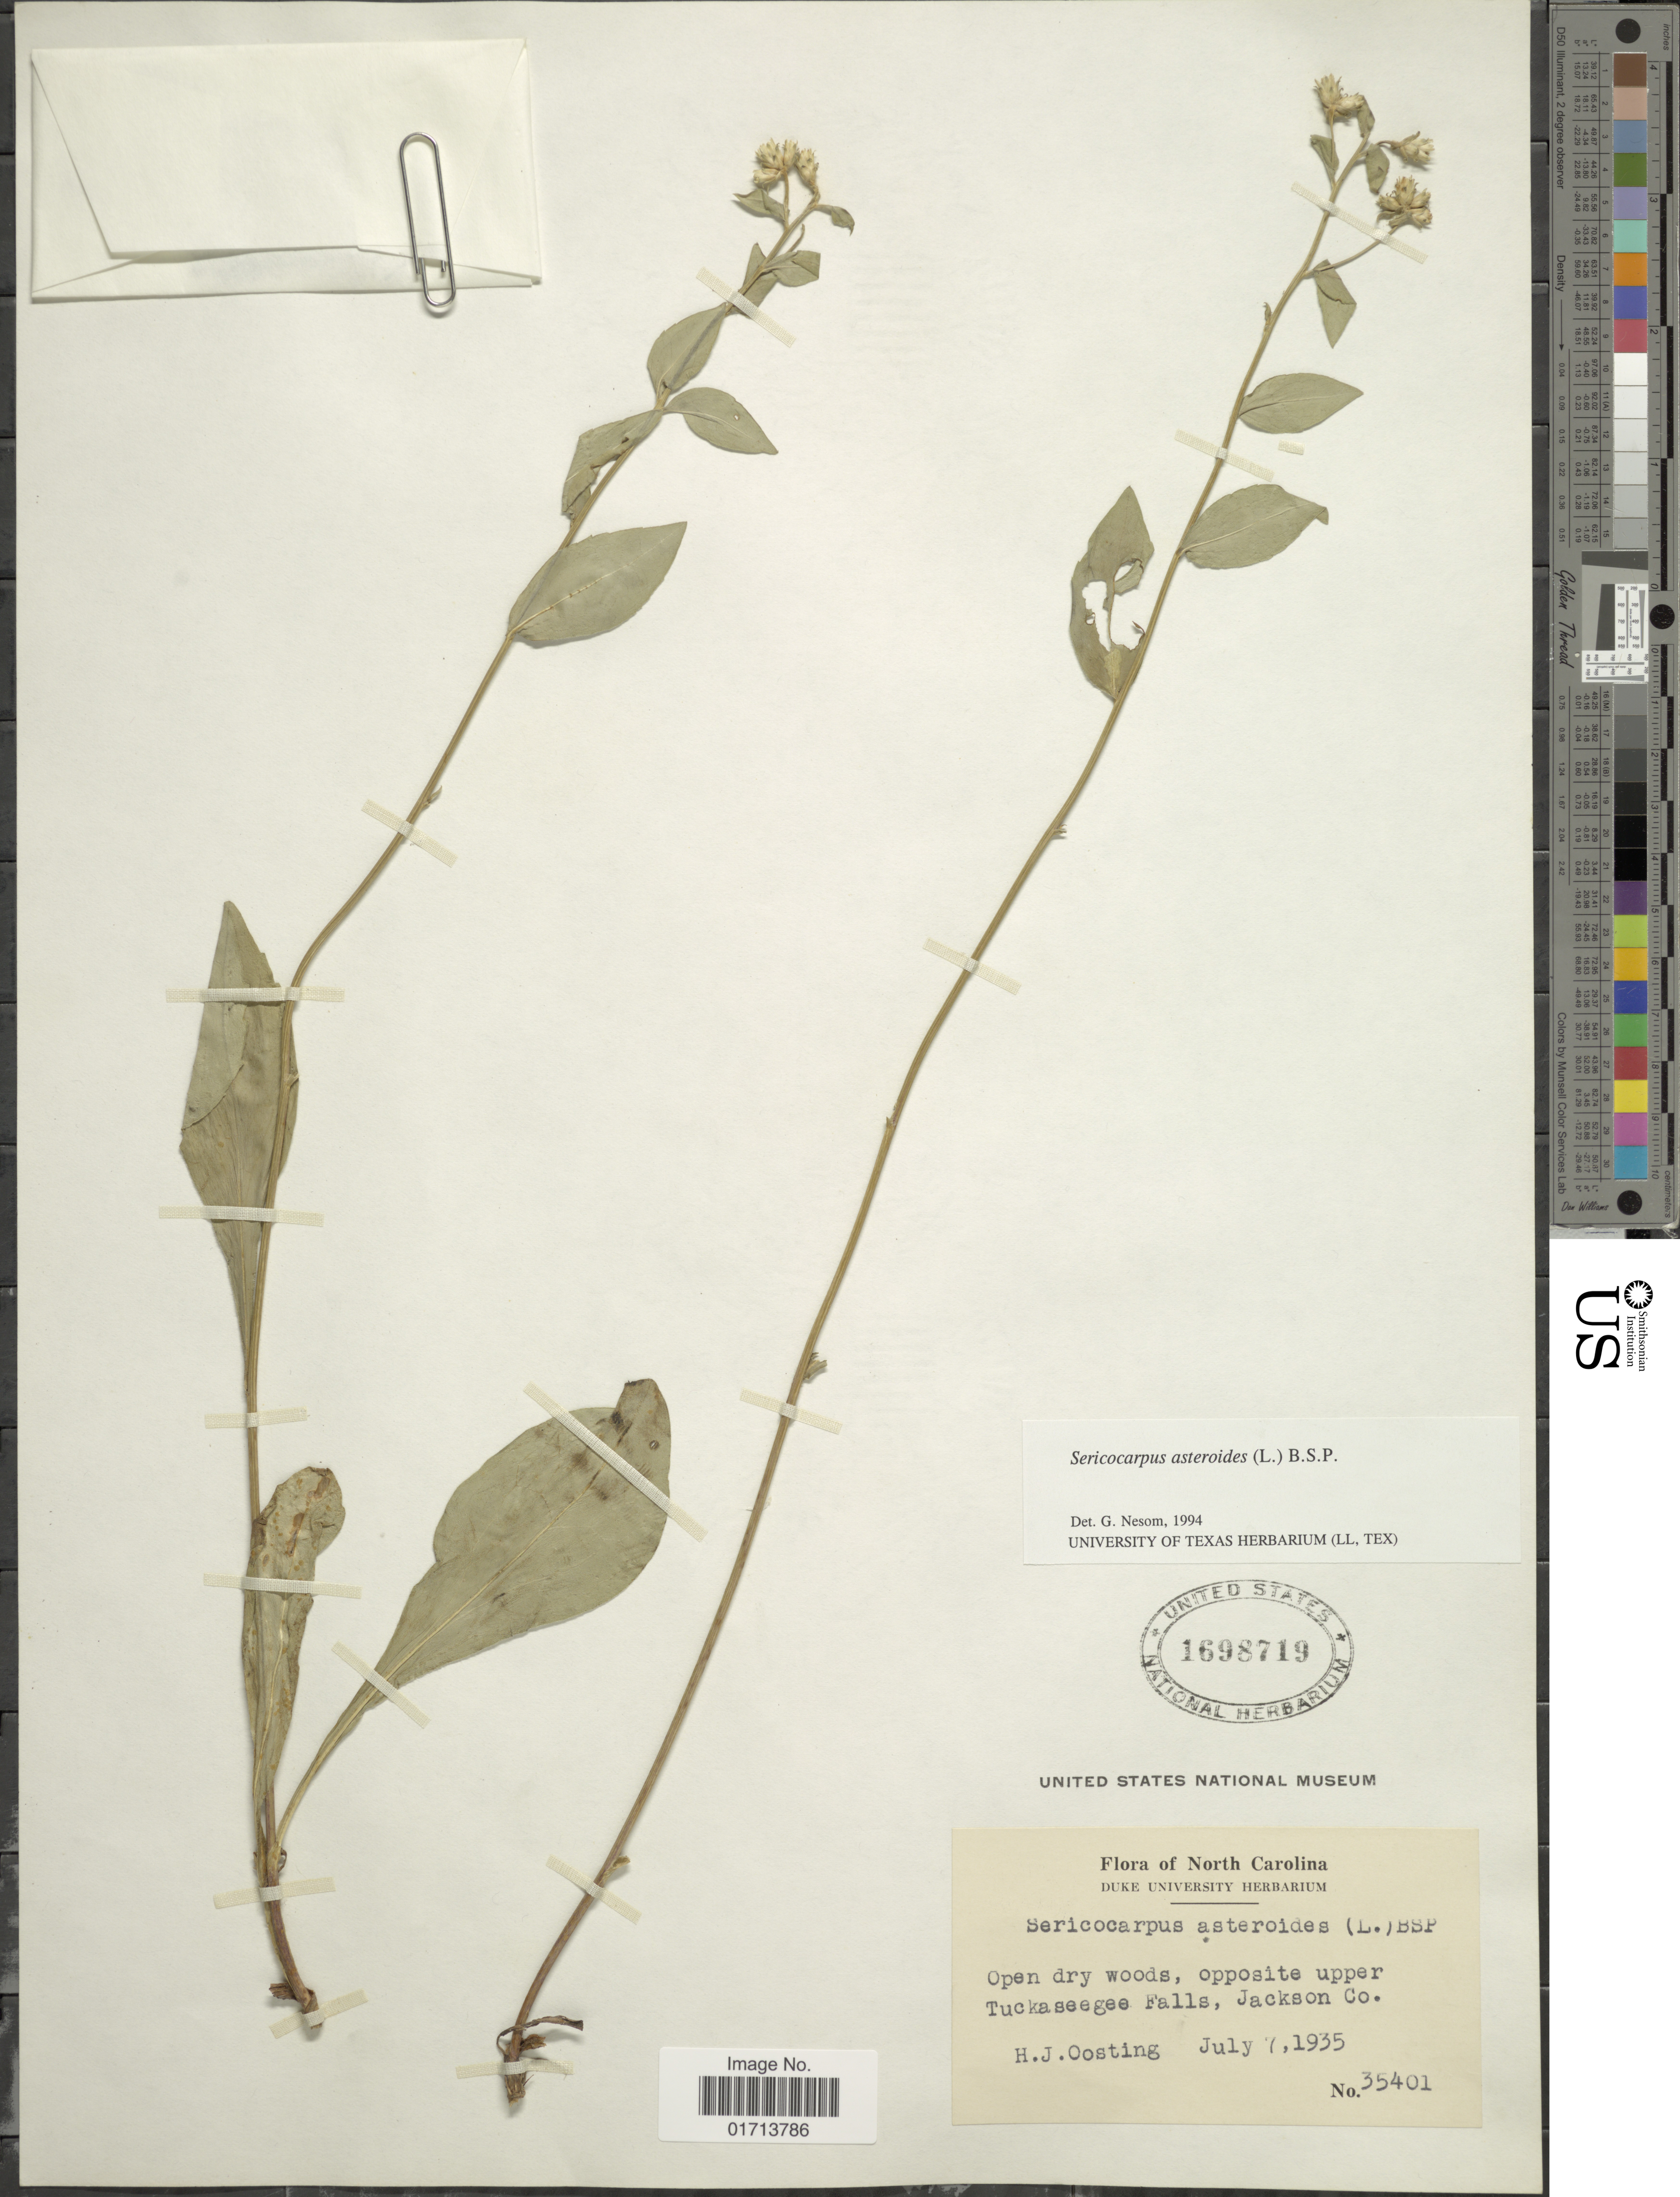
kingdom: Plantae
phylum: Tracheophyta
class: Magnoliopsida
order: Asterales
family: Asteraceae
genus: Sericocarpus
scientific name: Sericocarpus asteroides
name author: (L.) Britton, Stearns & Poggenb.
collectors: H. Oosting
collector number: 35401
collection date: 1935-07-07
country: United States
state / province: North Carolina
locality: Tuckaseegee Falls, Jackson Co.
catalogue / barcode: US 1698719